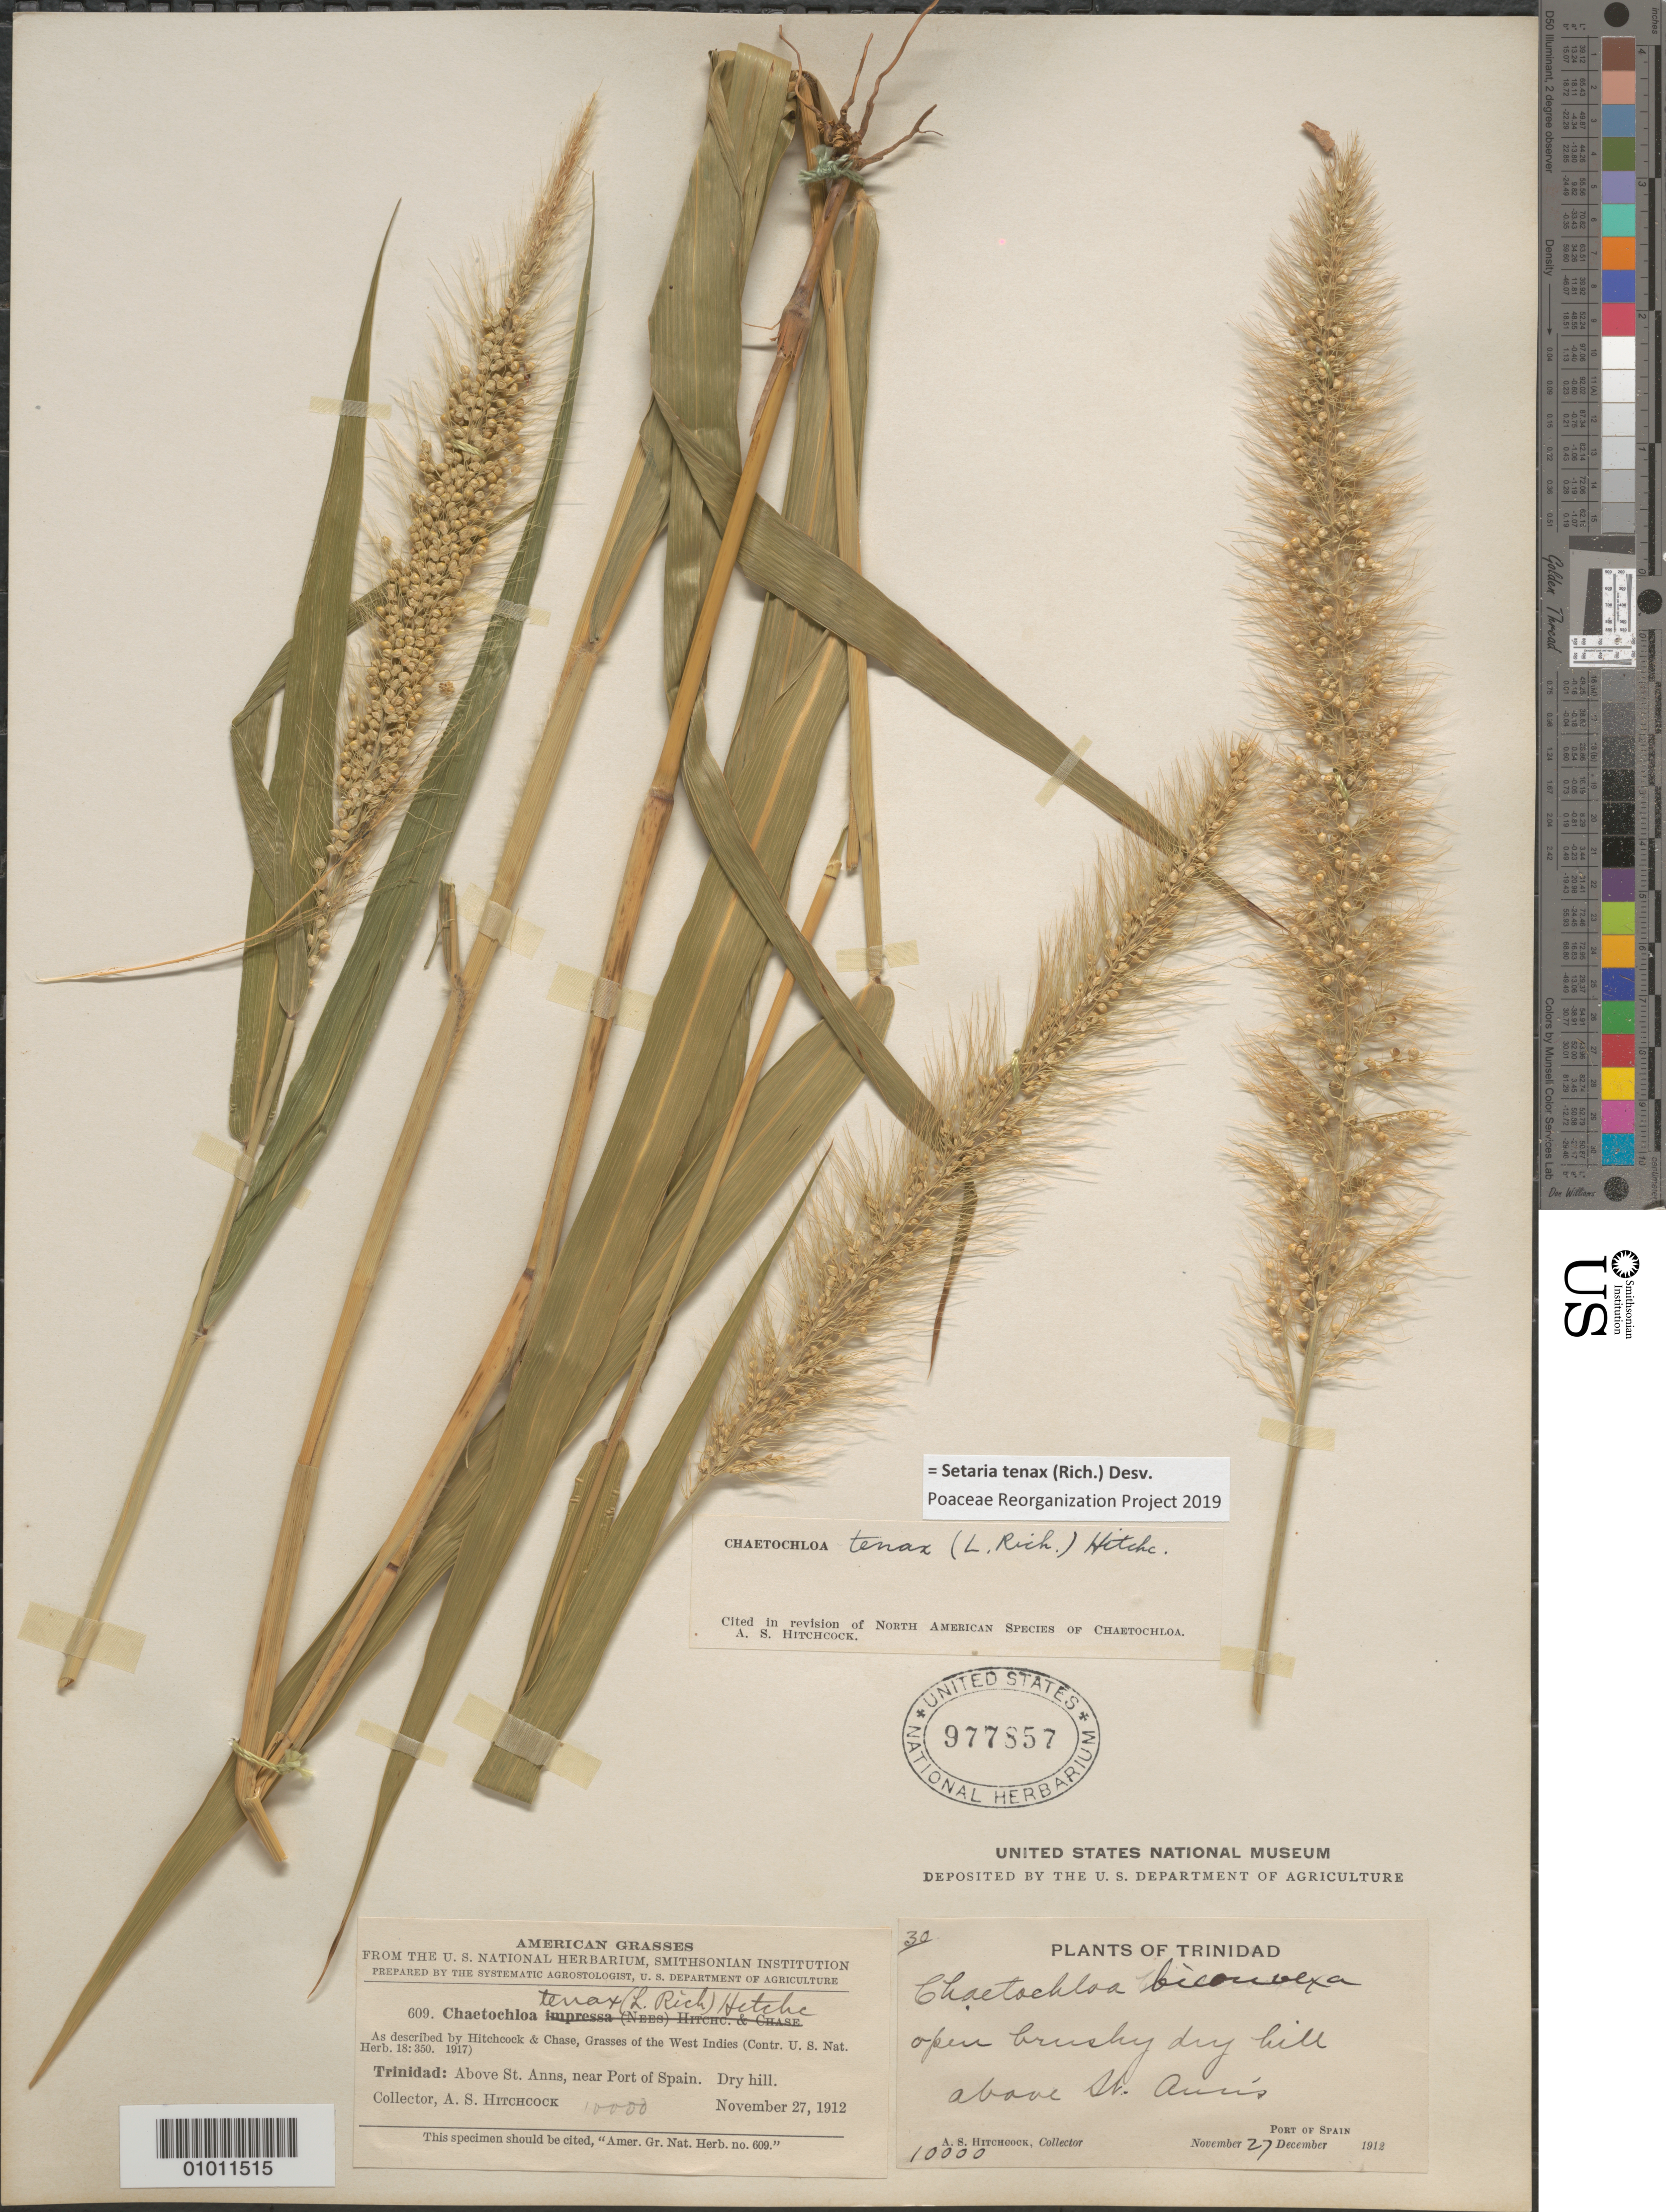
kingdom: Plantae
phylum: Tracheophyta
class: Liliopsida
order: Poales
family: Poaceae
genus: Setaria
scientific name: Setaria tenax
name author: (Rich.) Desv.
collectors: A. S. Hitchcock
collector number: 10000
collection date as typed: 27 Nov 1912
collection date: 1912-11-27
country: Trinidad and Tobago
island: Trinidad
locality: Above St. Ann's, near Port of Spain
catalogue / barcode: US 977857